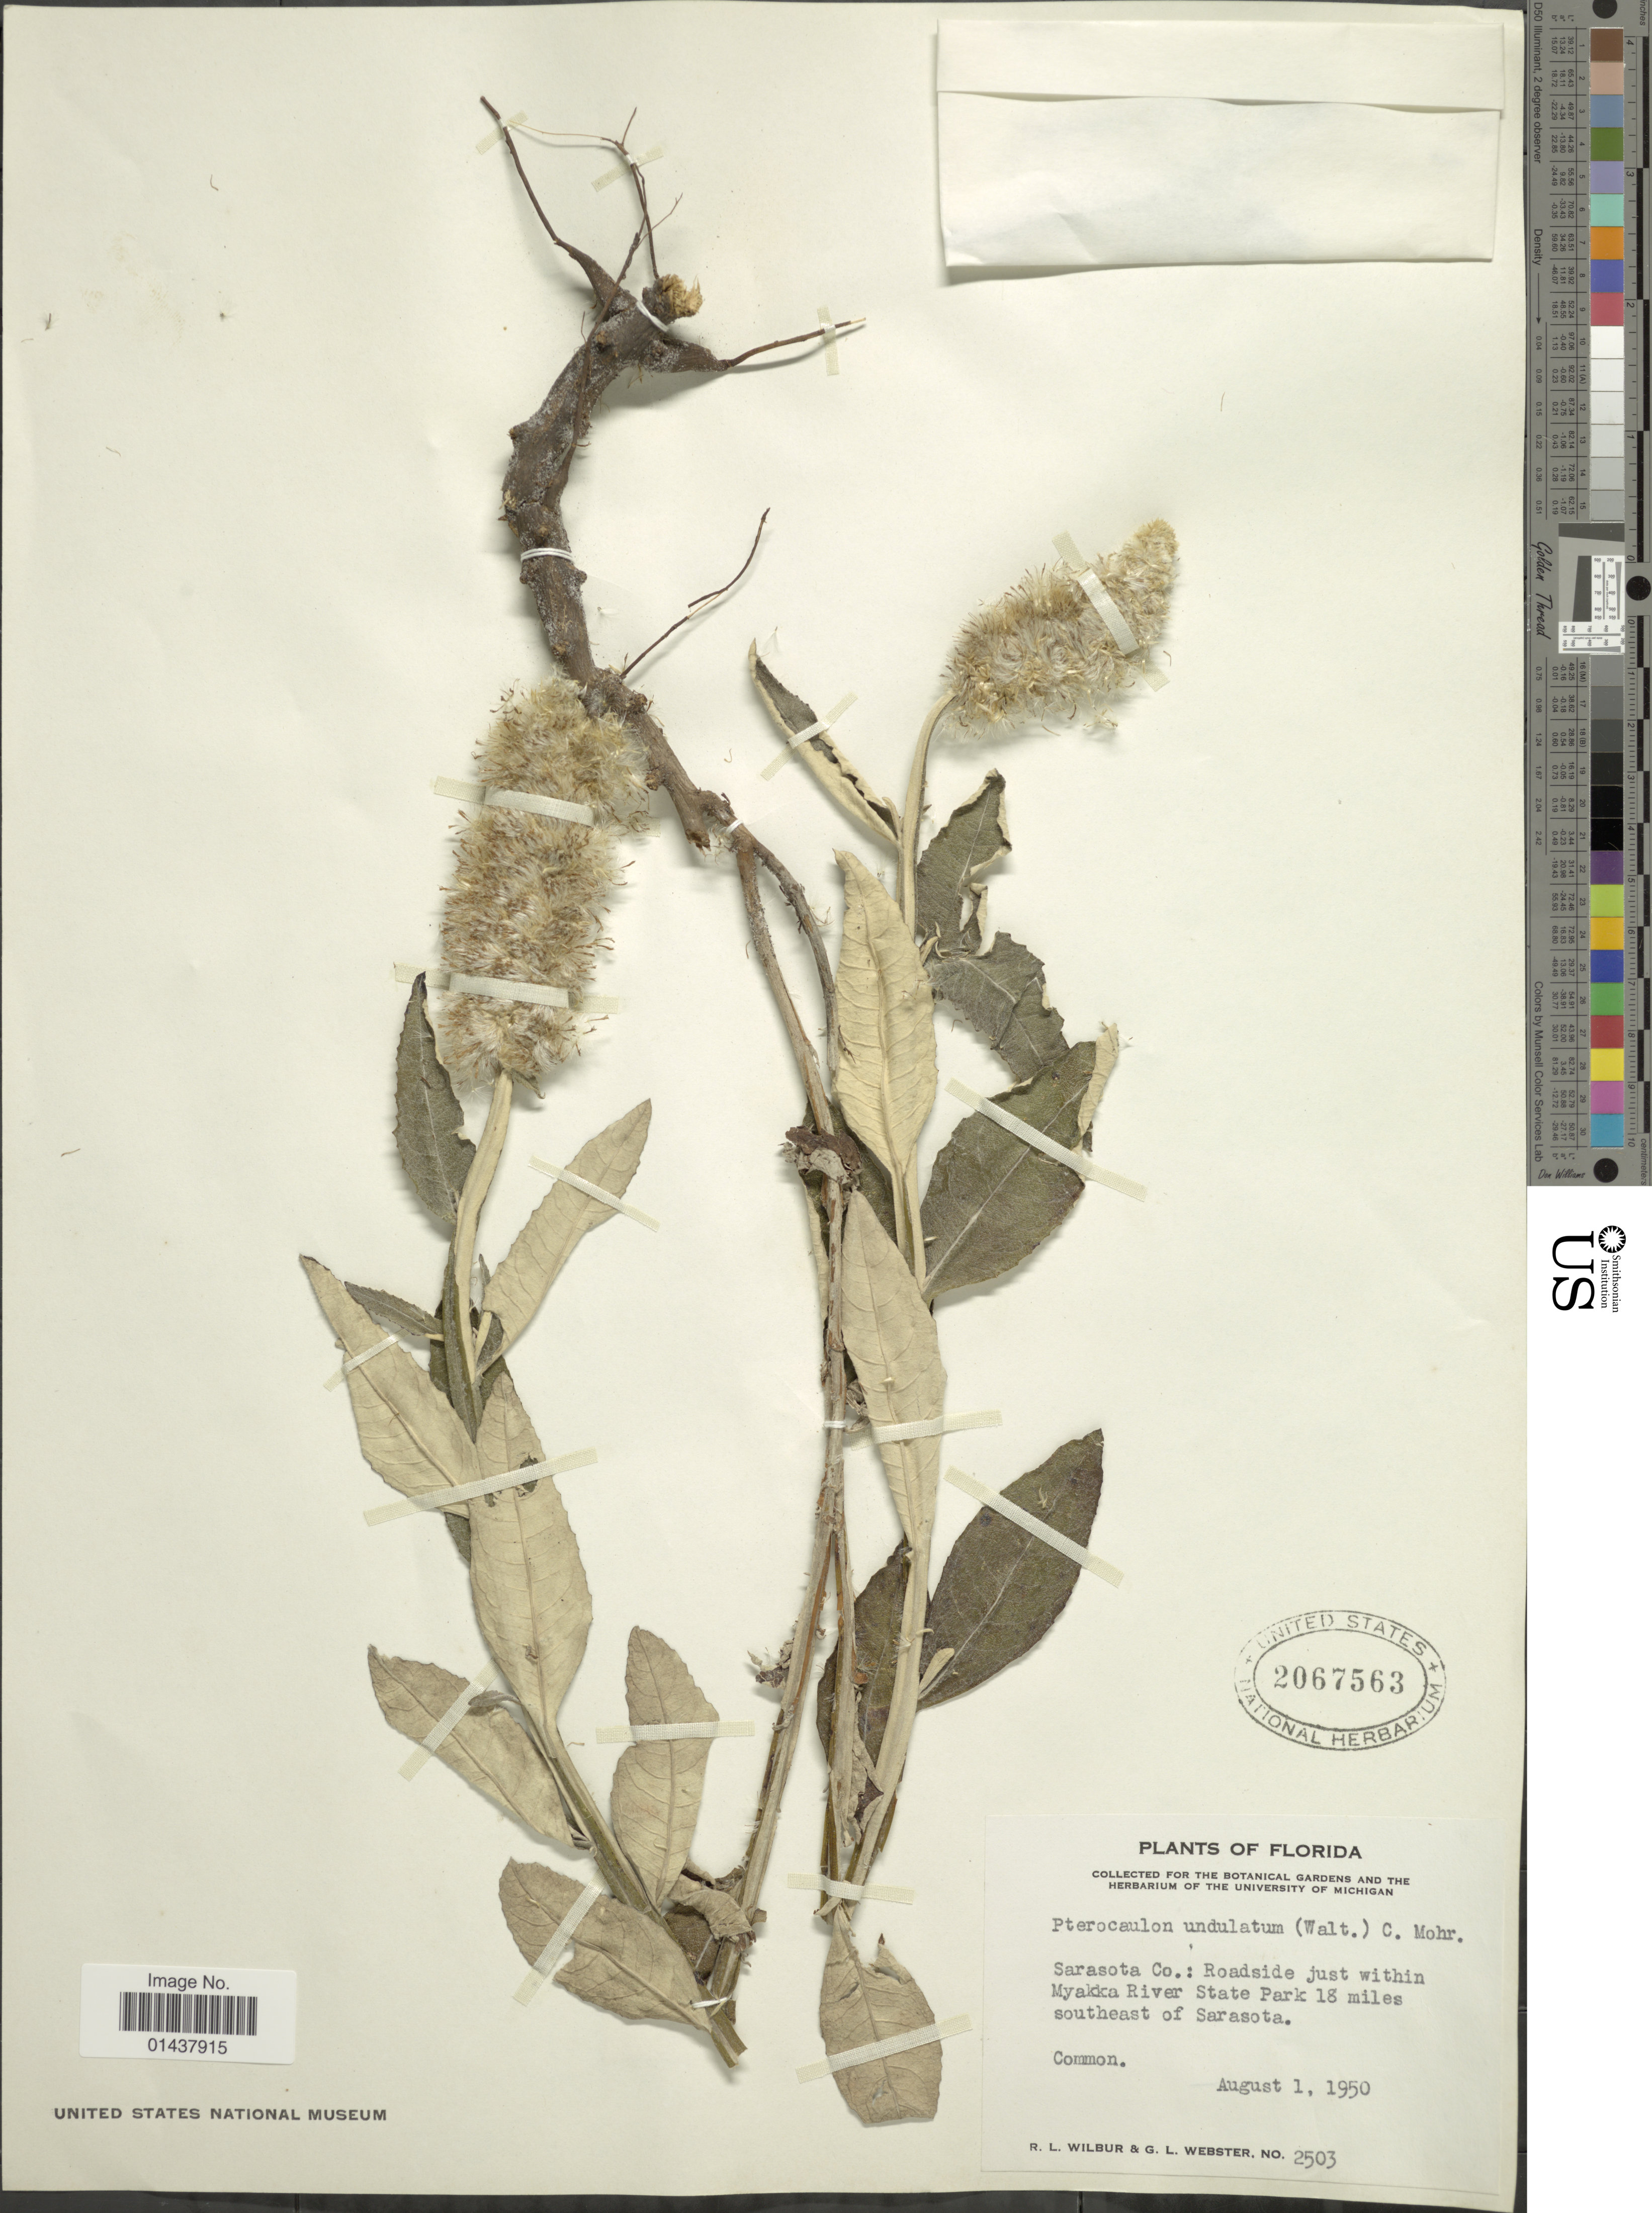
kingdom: Plantae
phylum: Tracheophyta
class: Magnoliopsida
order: Asterales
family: Asteraceae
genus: Pterocaulon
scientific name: Pterocaulon undulatum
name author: C. Mohr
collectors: R. L. Wilbur & G. L. Webster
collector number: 2503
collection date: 1950-08-01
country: United States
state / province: Florida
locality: Sarasota Co.: Roadside just within Myakka River State Park 18 miles southeast of Sarasota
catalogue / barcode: US 2067563